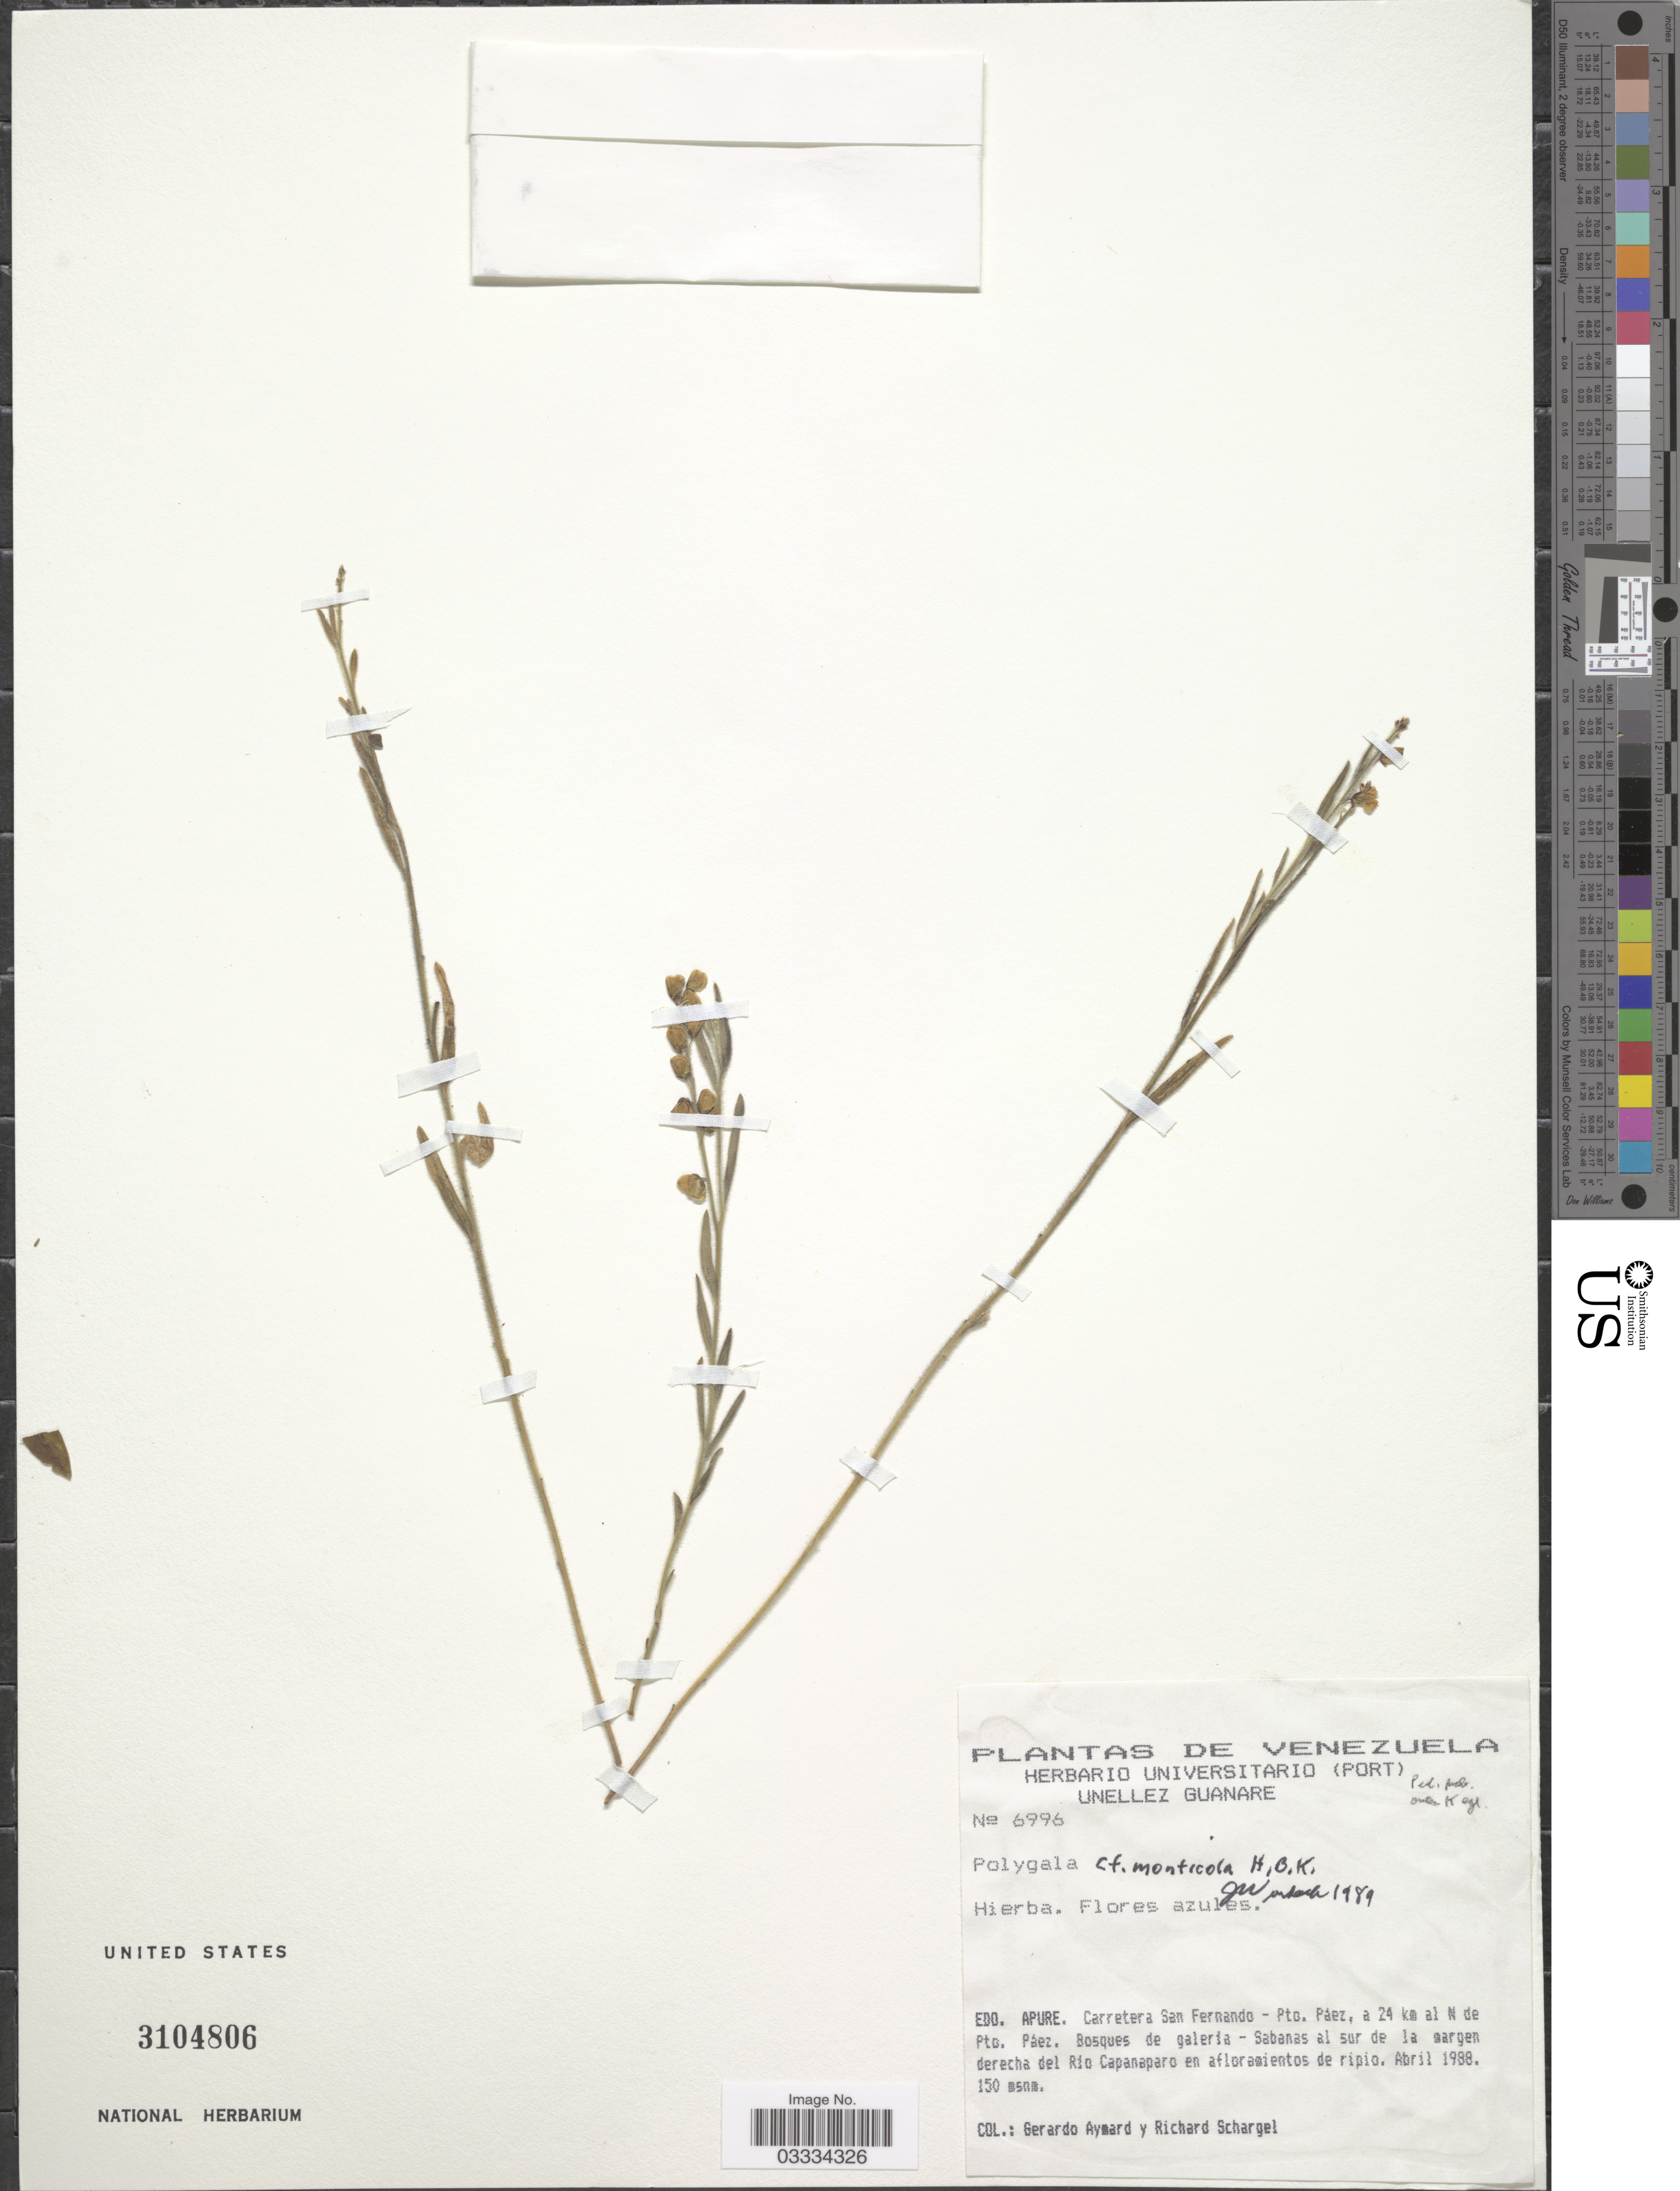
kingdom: Plantae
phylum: Tracheophyta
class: Magnoliopsida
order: Fabales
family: Polygalaceae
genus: Asemeia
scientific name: Asemeia monticola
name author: (Kunth) J.F.B. Pastore & J.R. Abbott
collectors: G. A. Aymard & R. Schargel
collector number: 6996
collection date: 1988-04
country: Venezuela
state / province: Apure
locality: Carretera San Fernando - Pto. Páez, a 24 km al N de Pto. Páez. Bosques de galería-sabanas al sur de la margen derecha del Río Capanaparo en afloramientos de ripio.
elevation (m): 150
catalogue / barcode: US 3104806